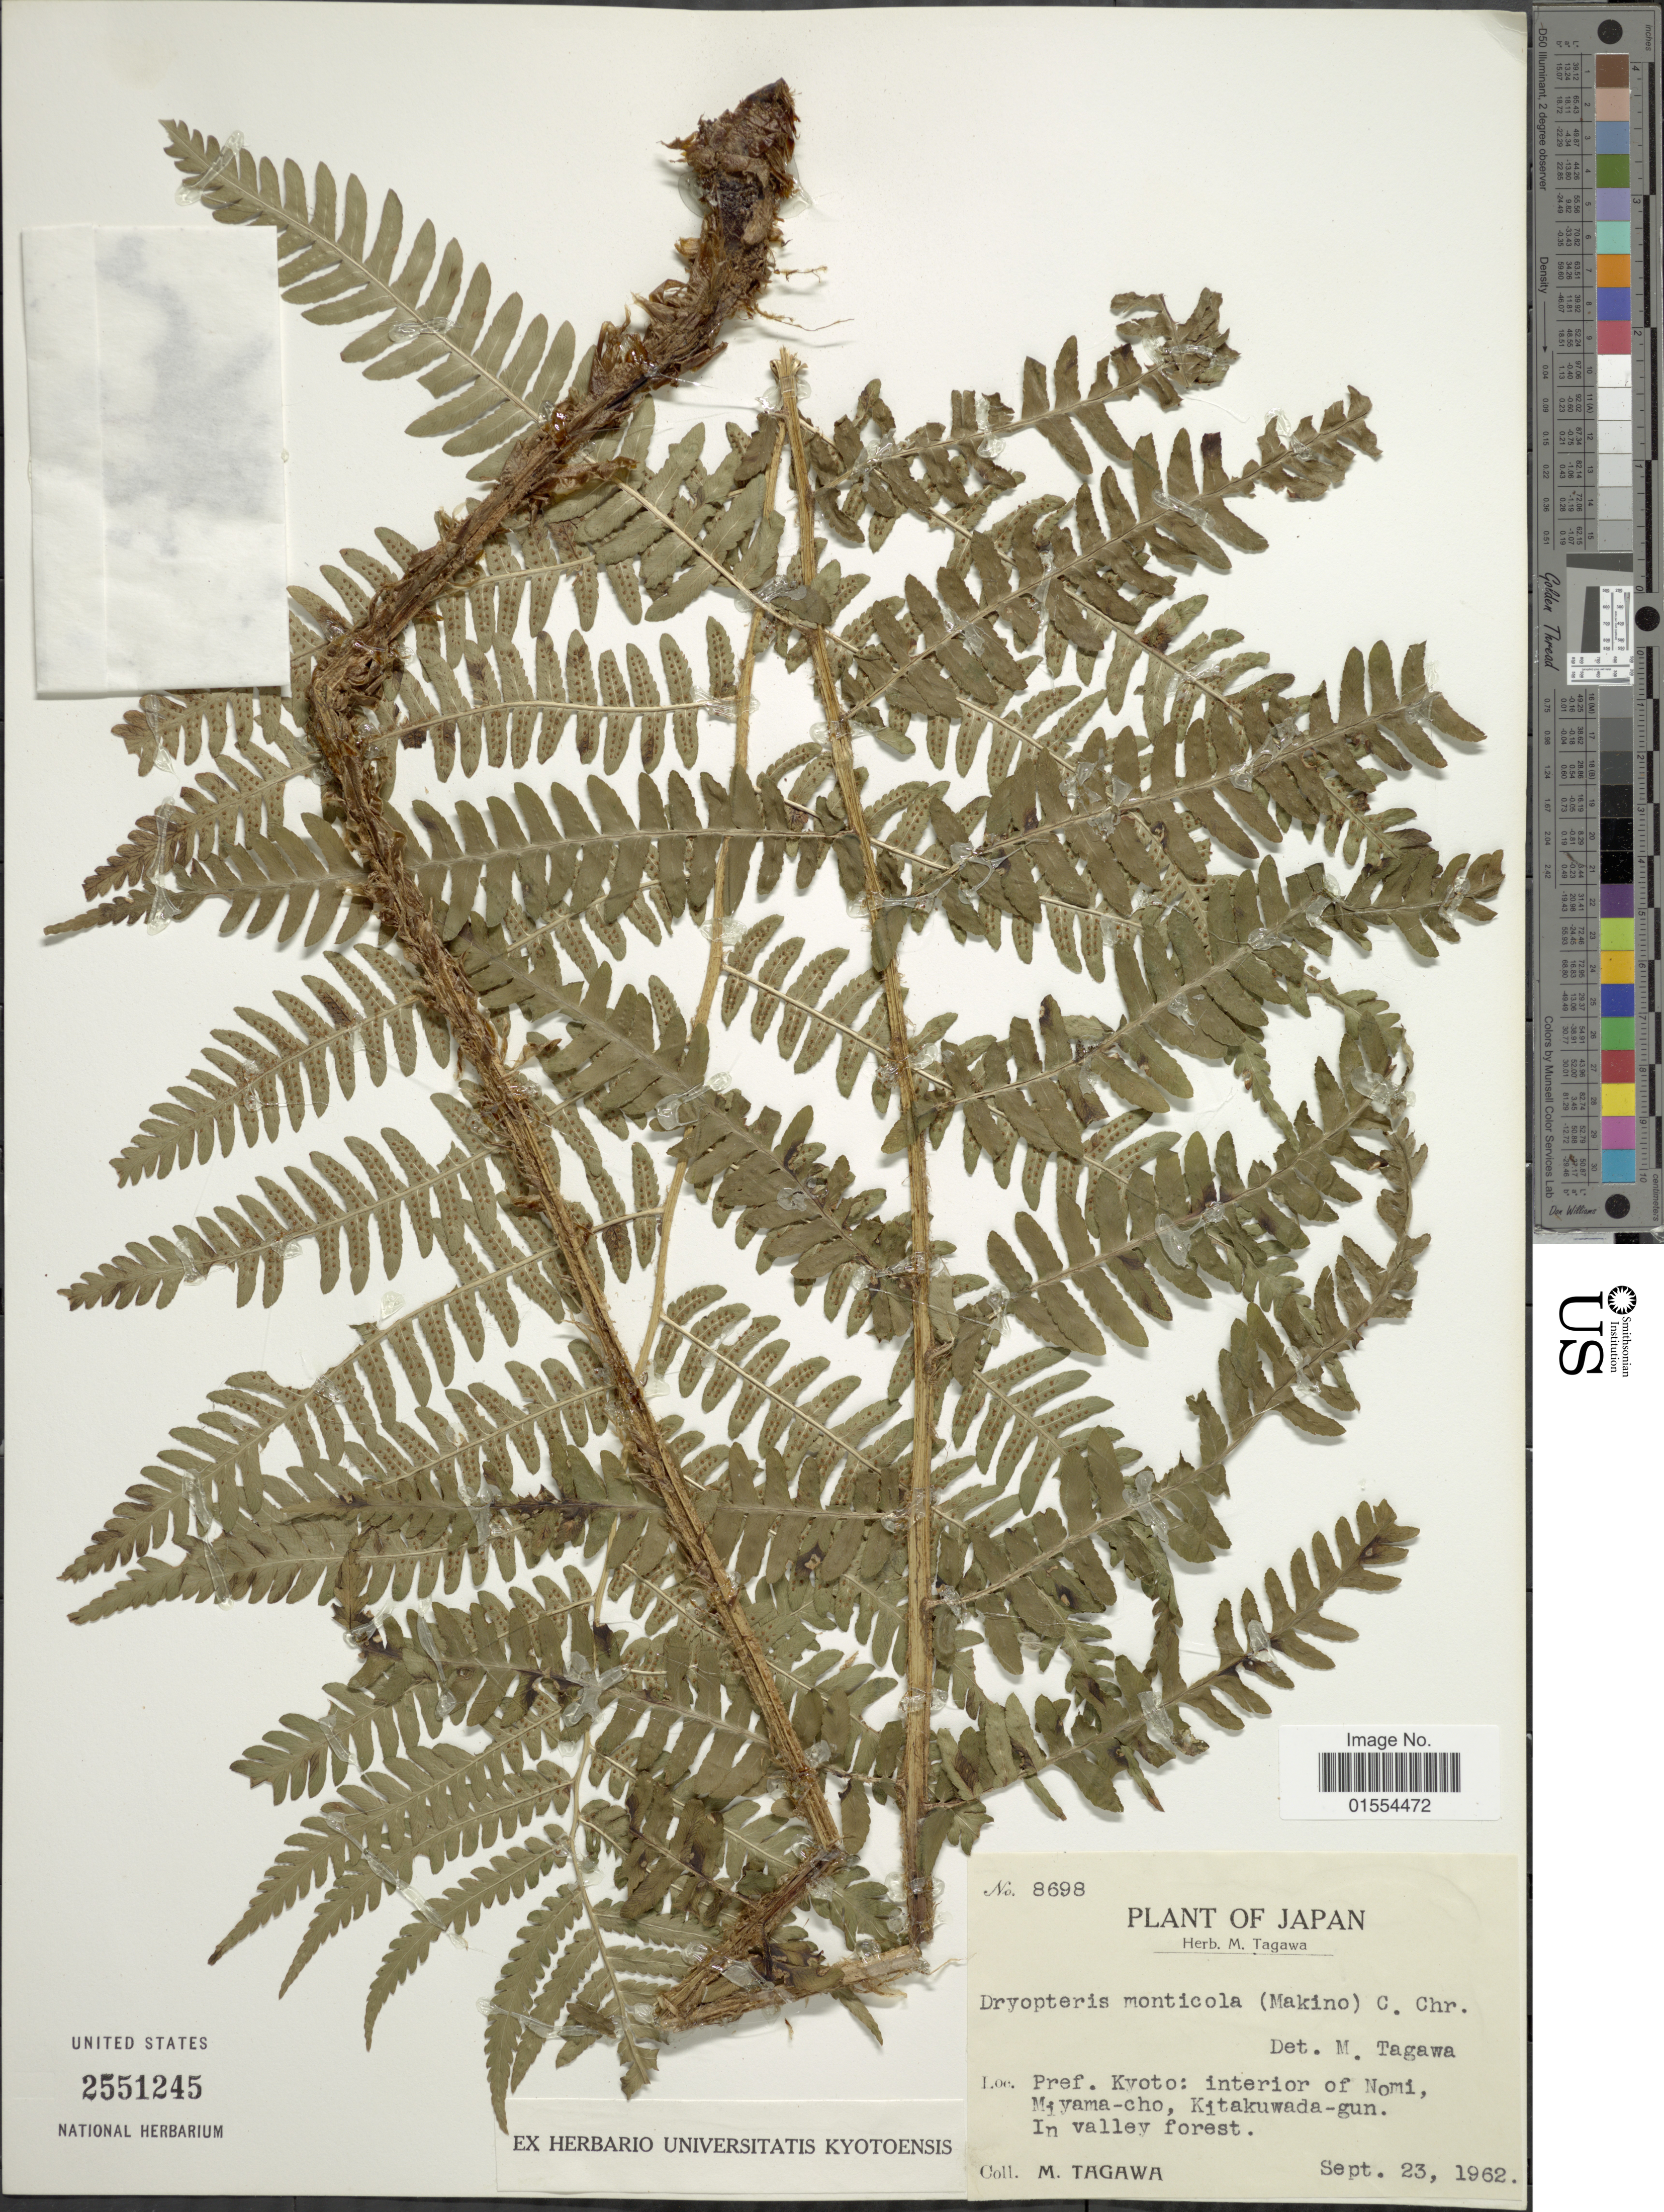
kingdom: Plantae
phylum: Tracheophyta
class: Polypodiopsida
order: Polypodiales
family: Dryopteridaceae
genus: Dryopteris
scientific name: Dryopteris monticola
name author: (Makino) C. Chr.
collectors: M. Tagawa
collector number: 8698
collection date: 1962-09-23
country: Japan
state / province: Kyoto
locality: Japan. Pref. Kyoto: interiorof Nomi, Miyama-cho, Kitakuwada-gun.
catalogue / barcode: US 2551245